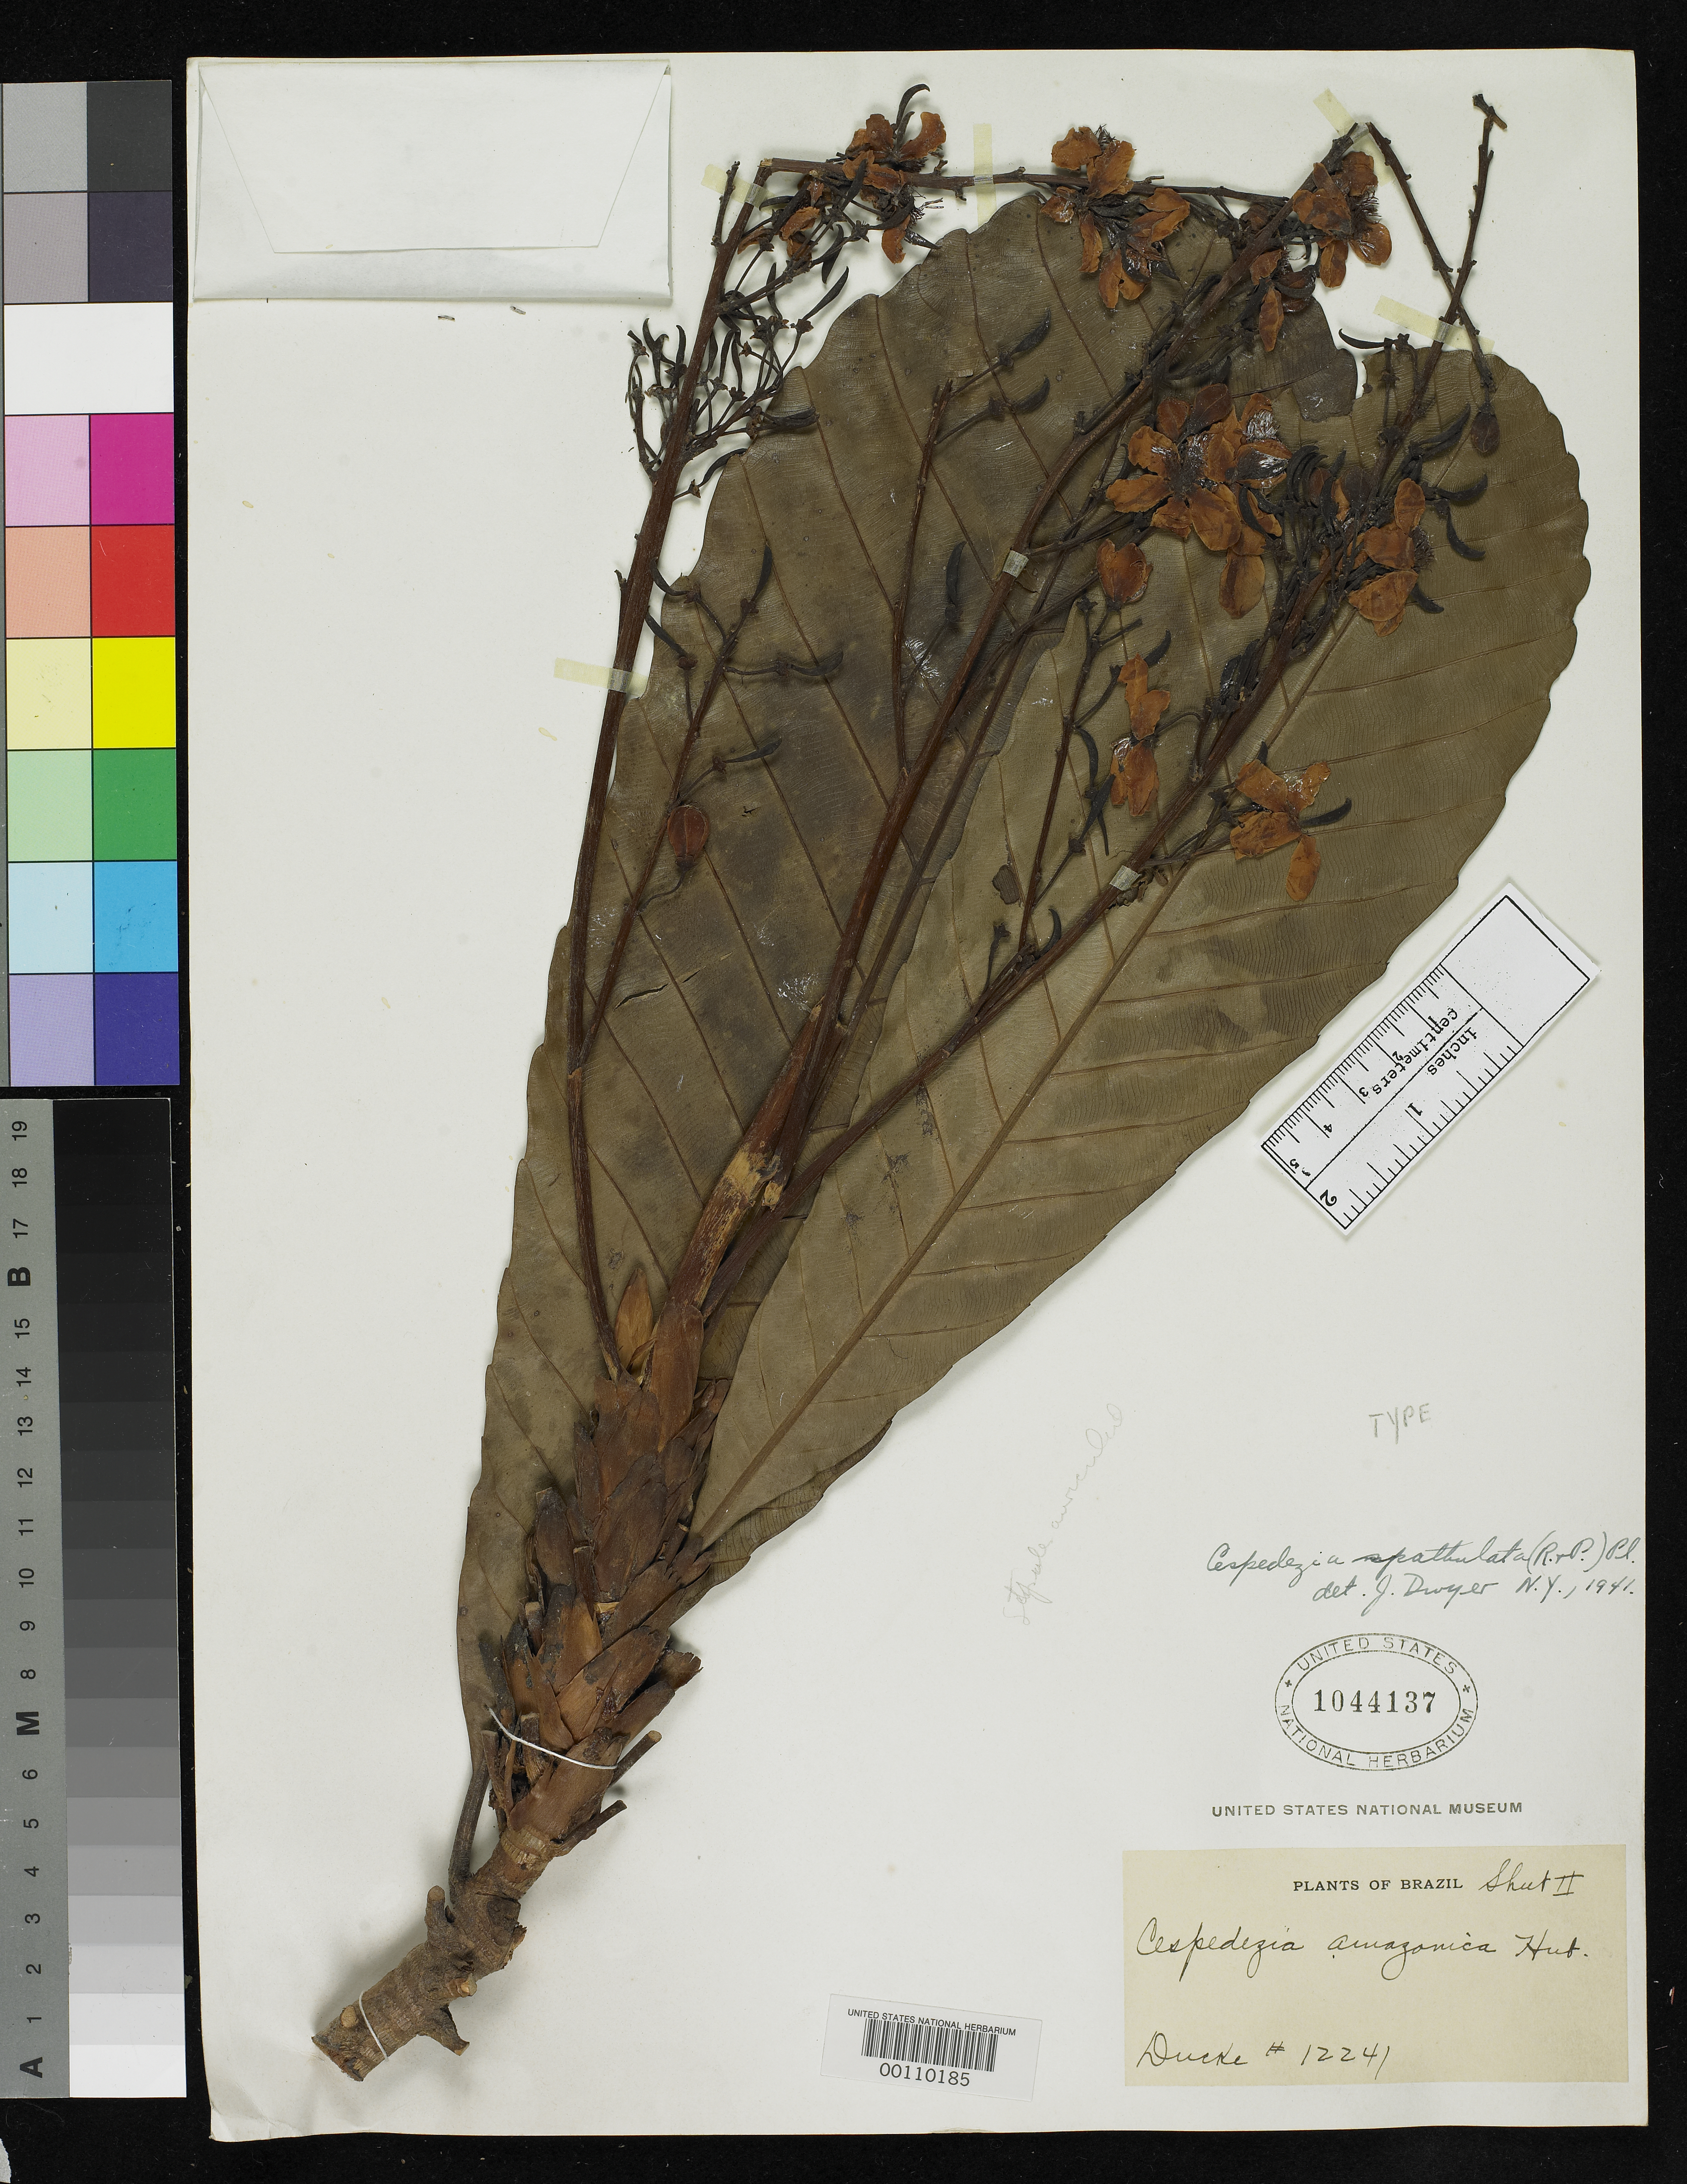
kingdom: Plantae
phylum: Tracheophyta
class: Magnoliopsida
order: Malpighiales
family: Ochnaceae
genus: Cespedesia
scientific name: Cespedesia amazonica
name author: Huber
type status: Type Collection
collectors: A. Ducke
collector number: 12241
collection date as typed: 13 Nov 1919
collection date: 1919-11-13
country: Colombia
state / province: Caquetá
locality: Rio Japura.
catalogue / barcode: US 1044137